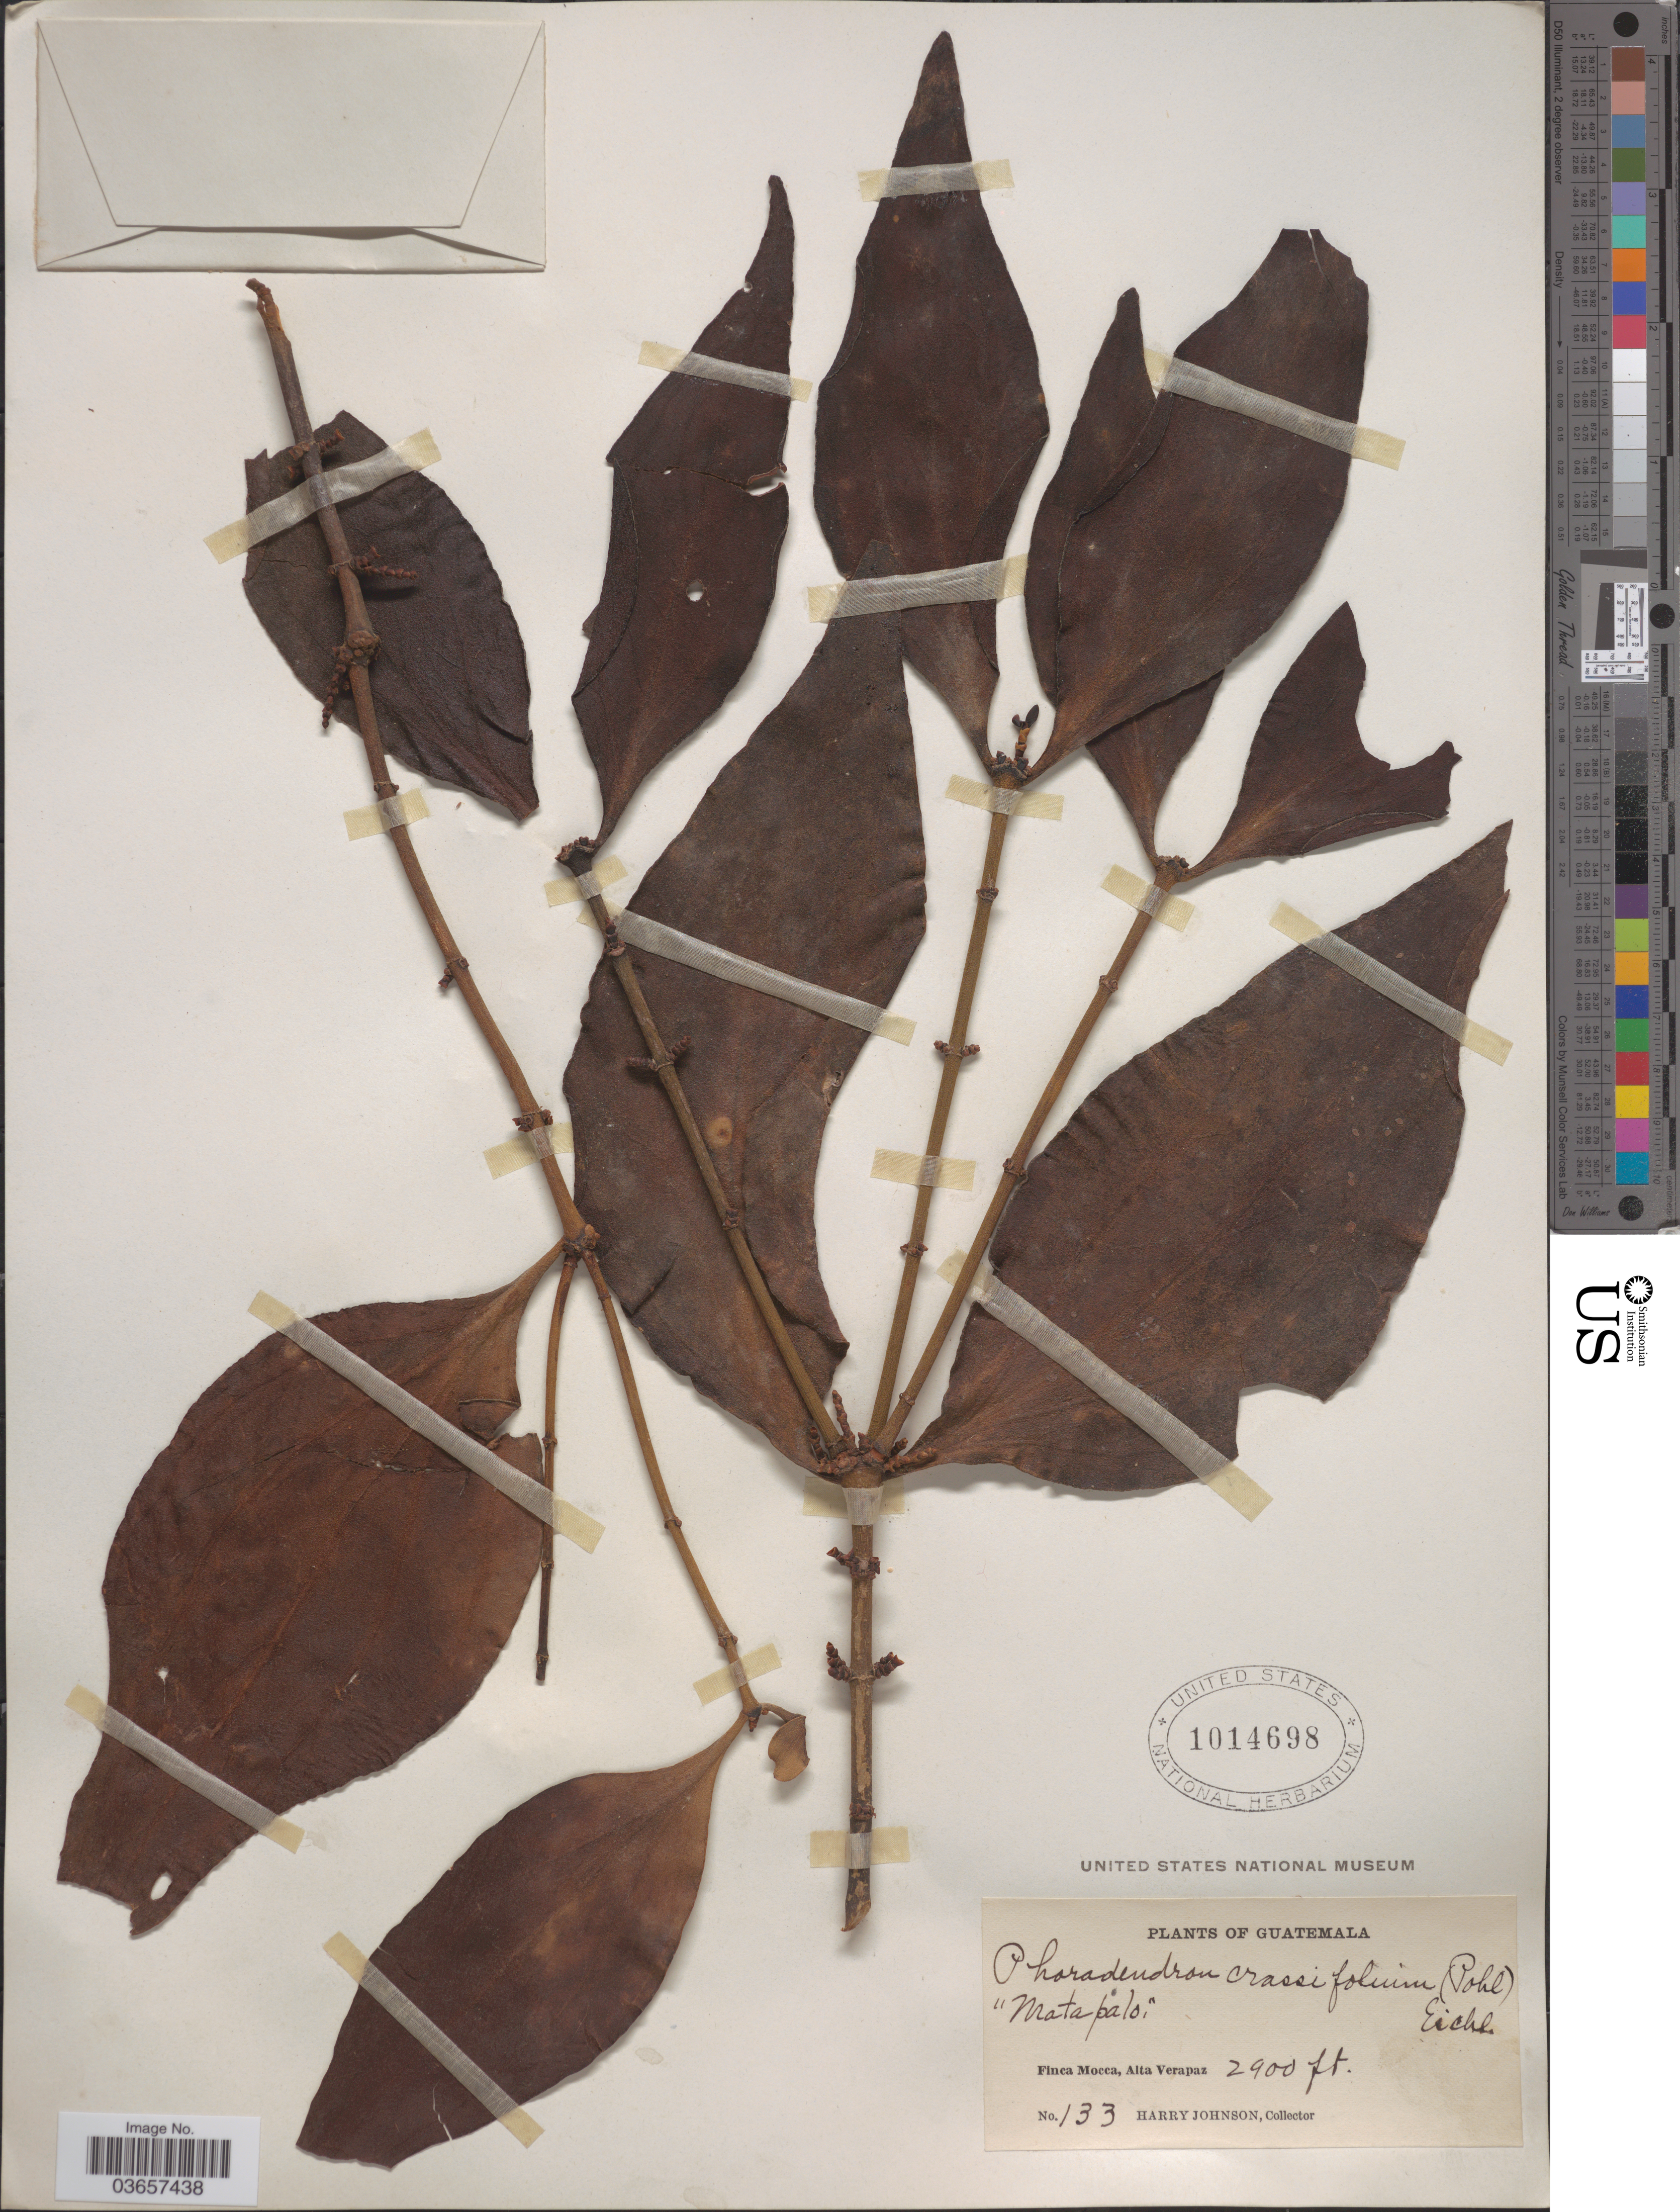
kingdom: Plantae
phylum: Tracheophyta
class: Magnoliopsida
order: Santalales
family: Viscaceae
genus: Phoradendron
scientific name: Phoradendron crassifolium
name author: (Pohl ex DC.) Eichler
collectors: H. Johnson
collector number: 133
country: Guatemala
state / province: Alta Verapaz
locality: Finca Mocca.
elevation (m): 884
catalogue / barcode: US 1014698